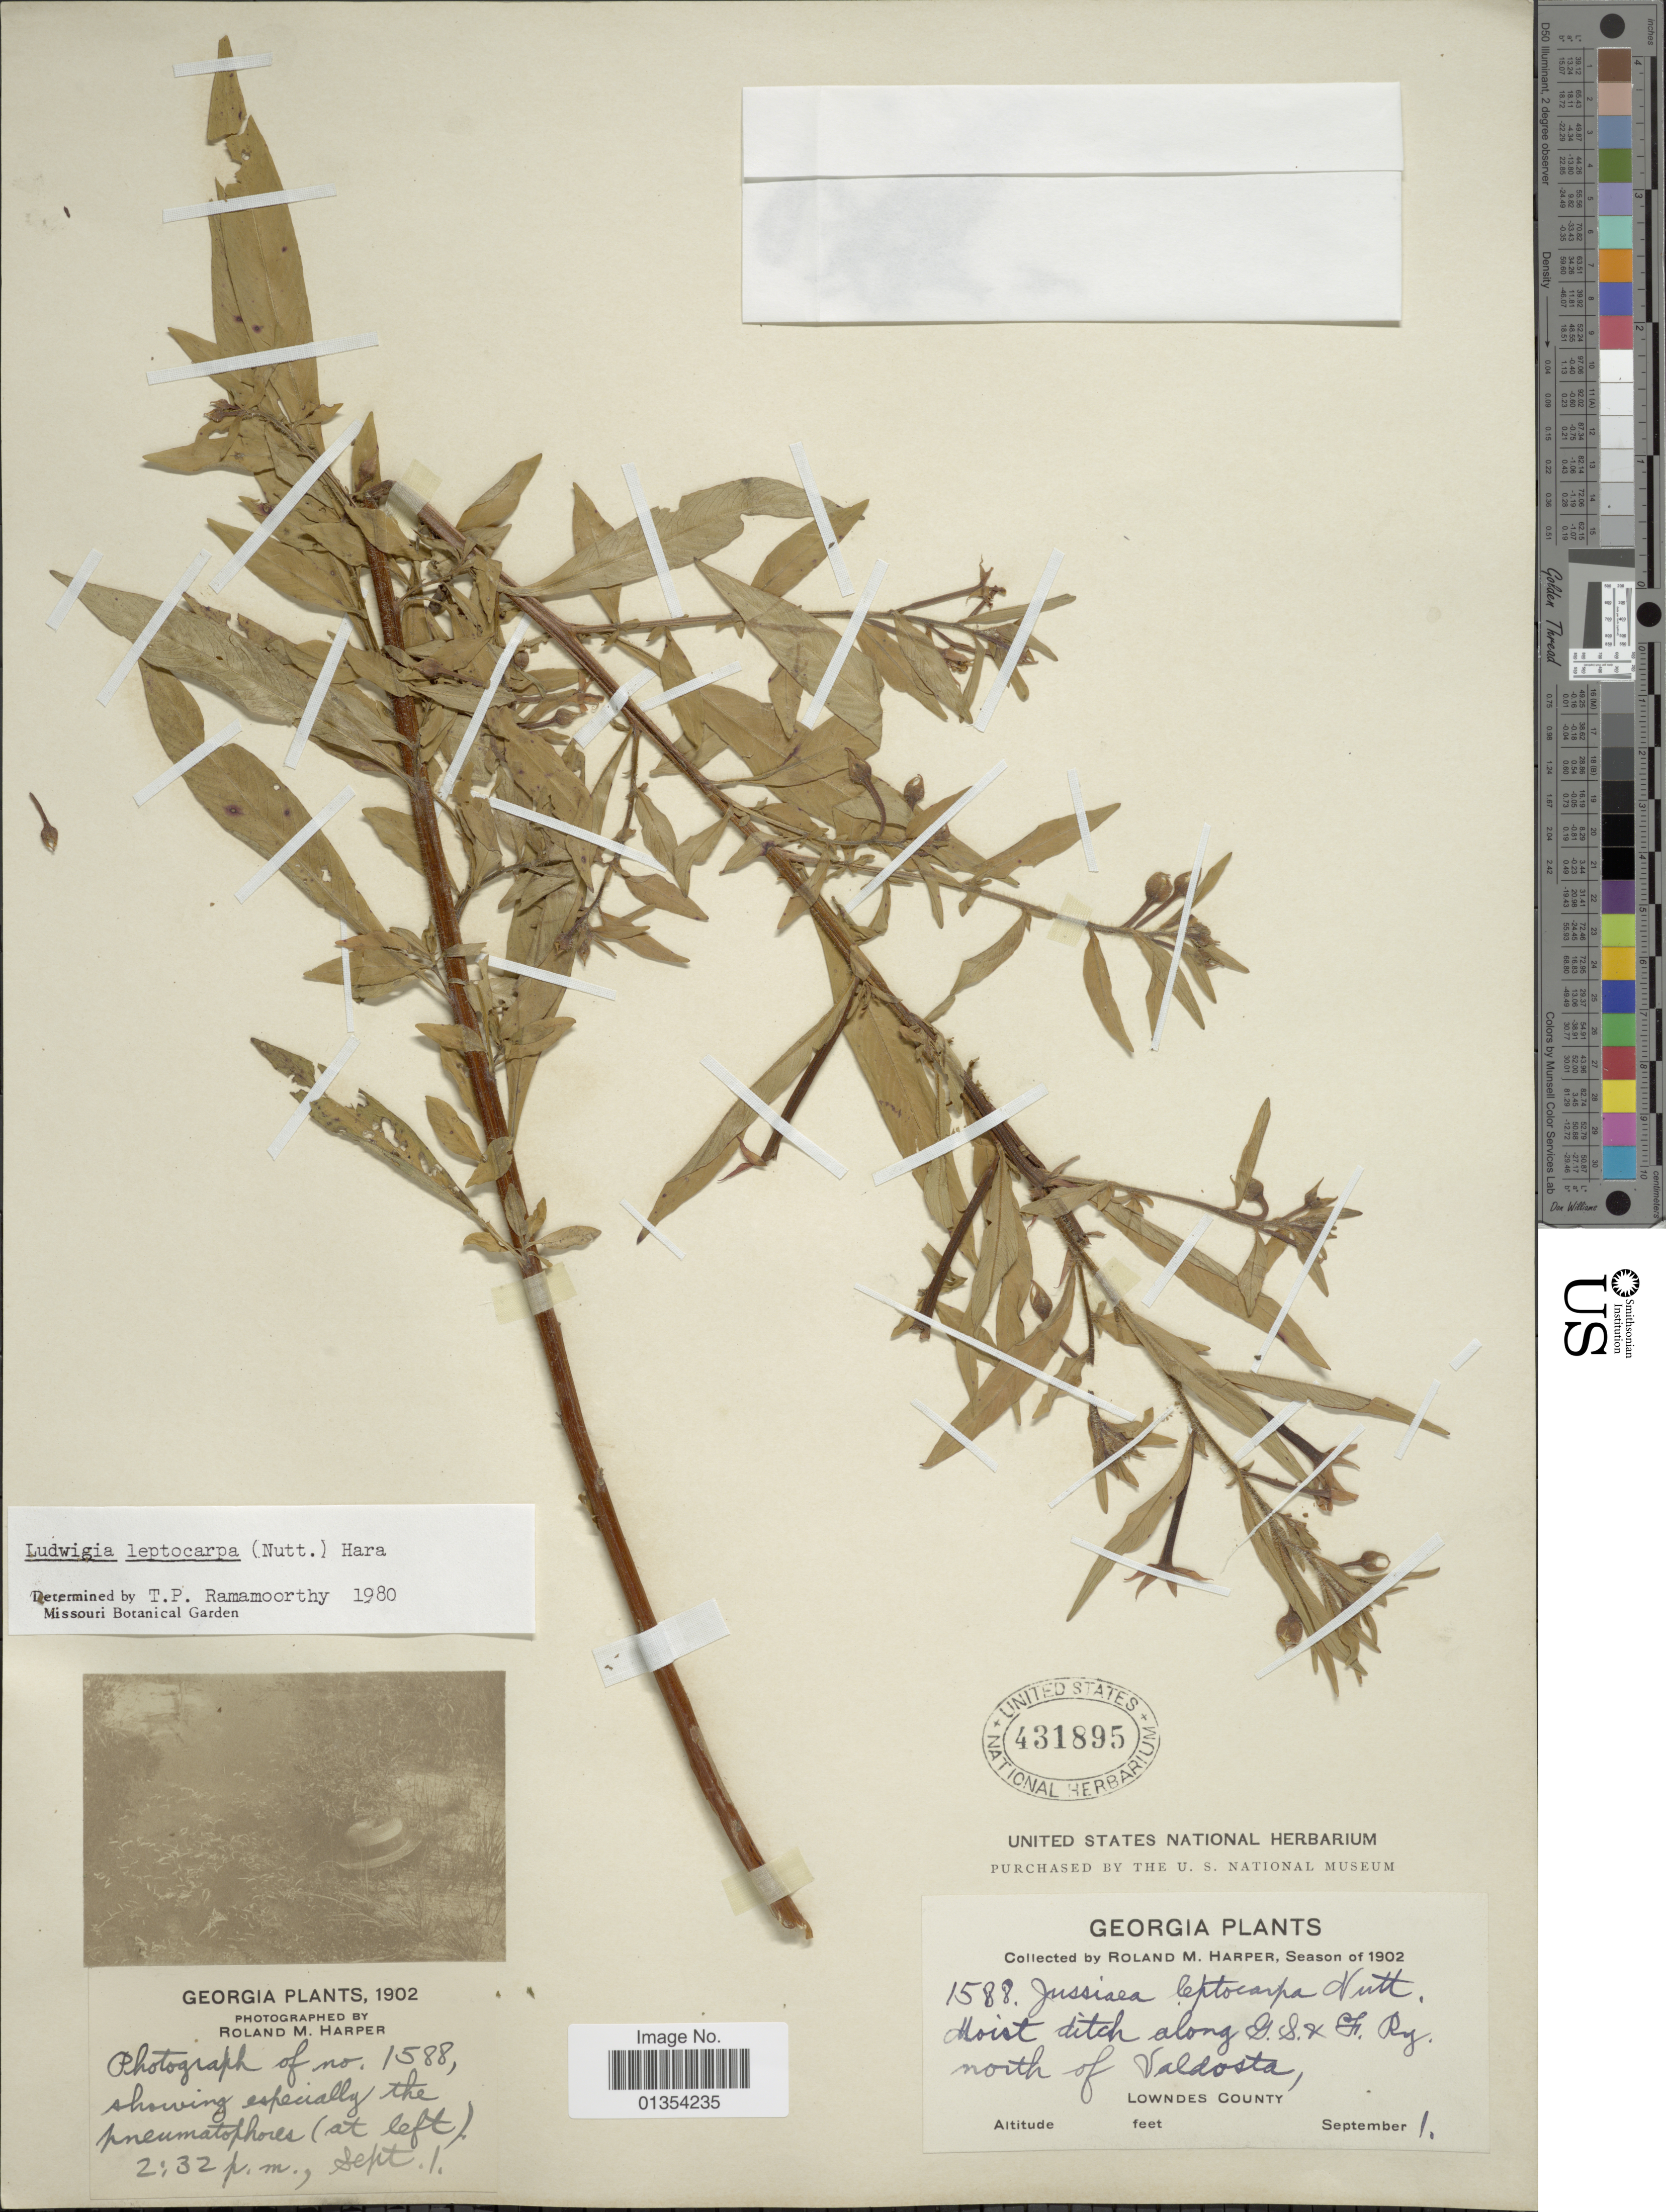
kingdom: Plantae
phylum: Tracheophyta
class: Magnoliopsida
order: Myrtales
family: Onagraceae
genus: Ludwigia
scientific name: Ludwigia leptocarpa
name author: (Nutt.) H. Hara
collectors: R. M. Harper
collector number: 1588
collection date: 1902-09-01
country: United States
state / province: Georgia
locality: North of Valdosta, Lowndes County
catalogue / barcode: US 431895